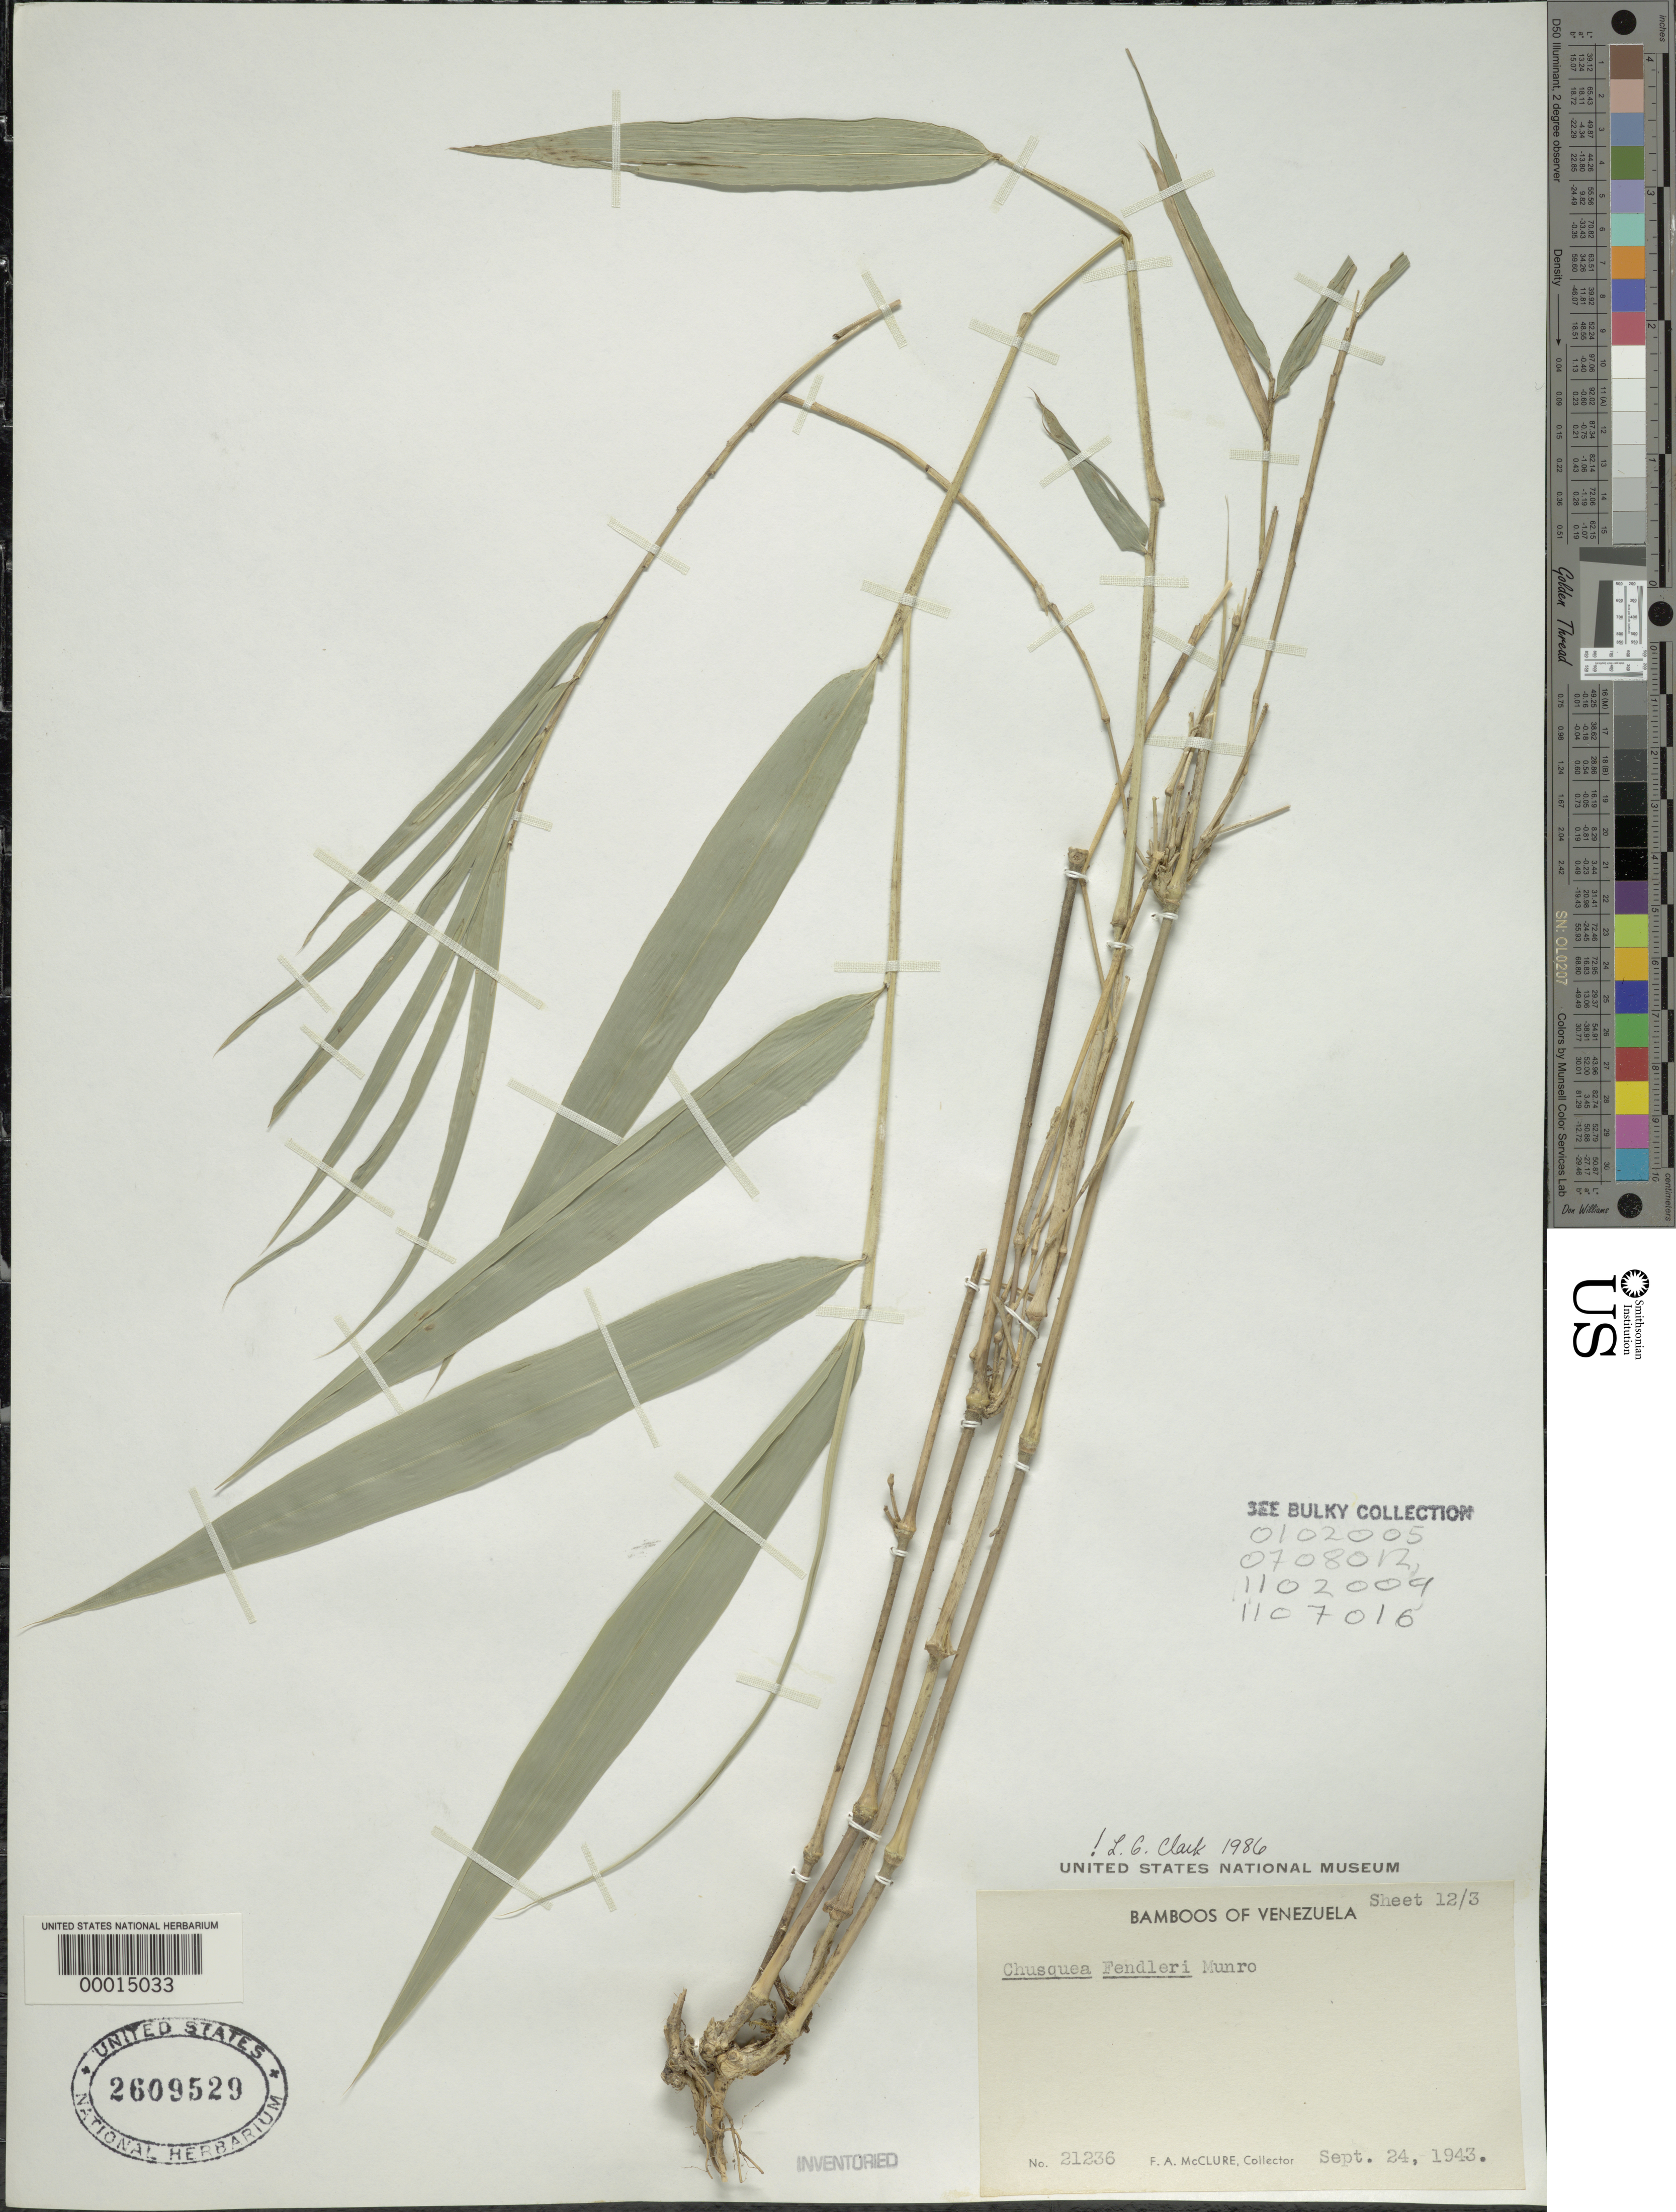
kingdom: Plantae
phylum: Tracheophyta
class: Liliopsida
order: Poales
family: Poaceae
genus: Chusquea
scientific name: Chusquea fendleri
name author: Munro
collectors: F. A. McClure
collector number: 21236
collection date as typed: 24 Sep 1943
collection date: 1943-09-24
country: Venezuela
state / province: Distrito Federal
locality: El junquito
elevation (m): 2000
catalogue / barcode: US 2609529